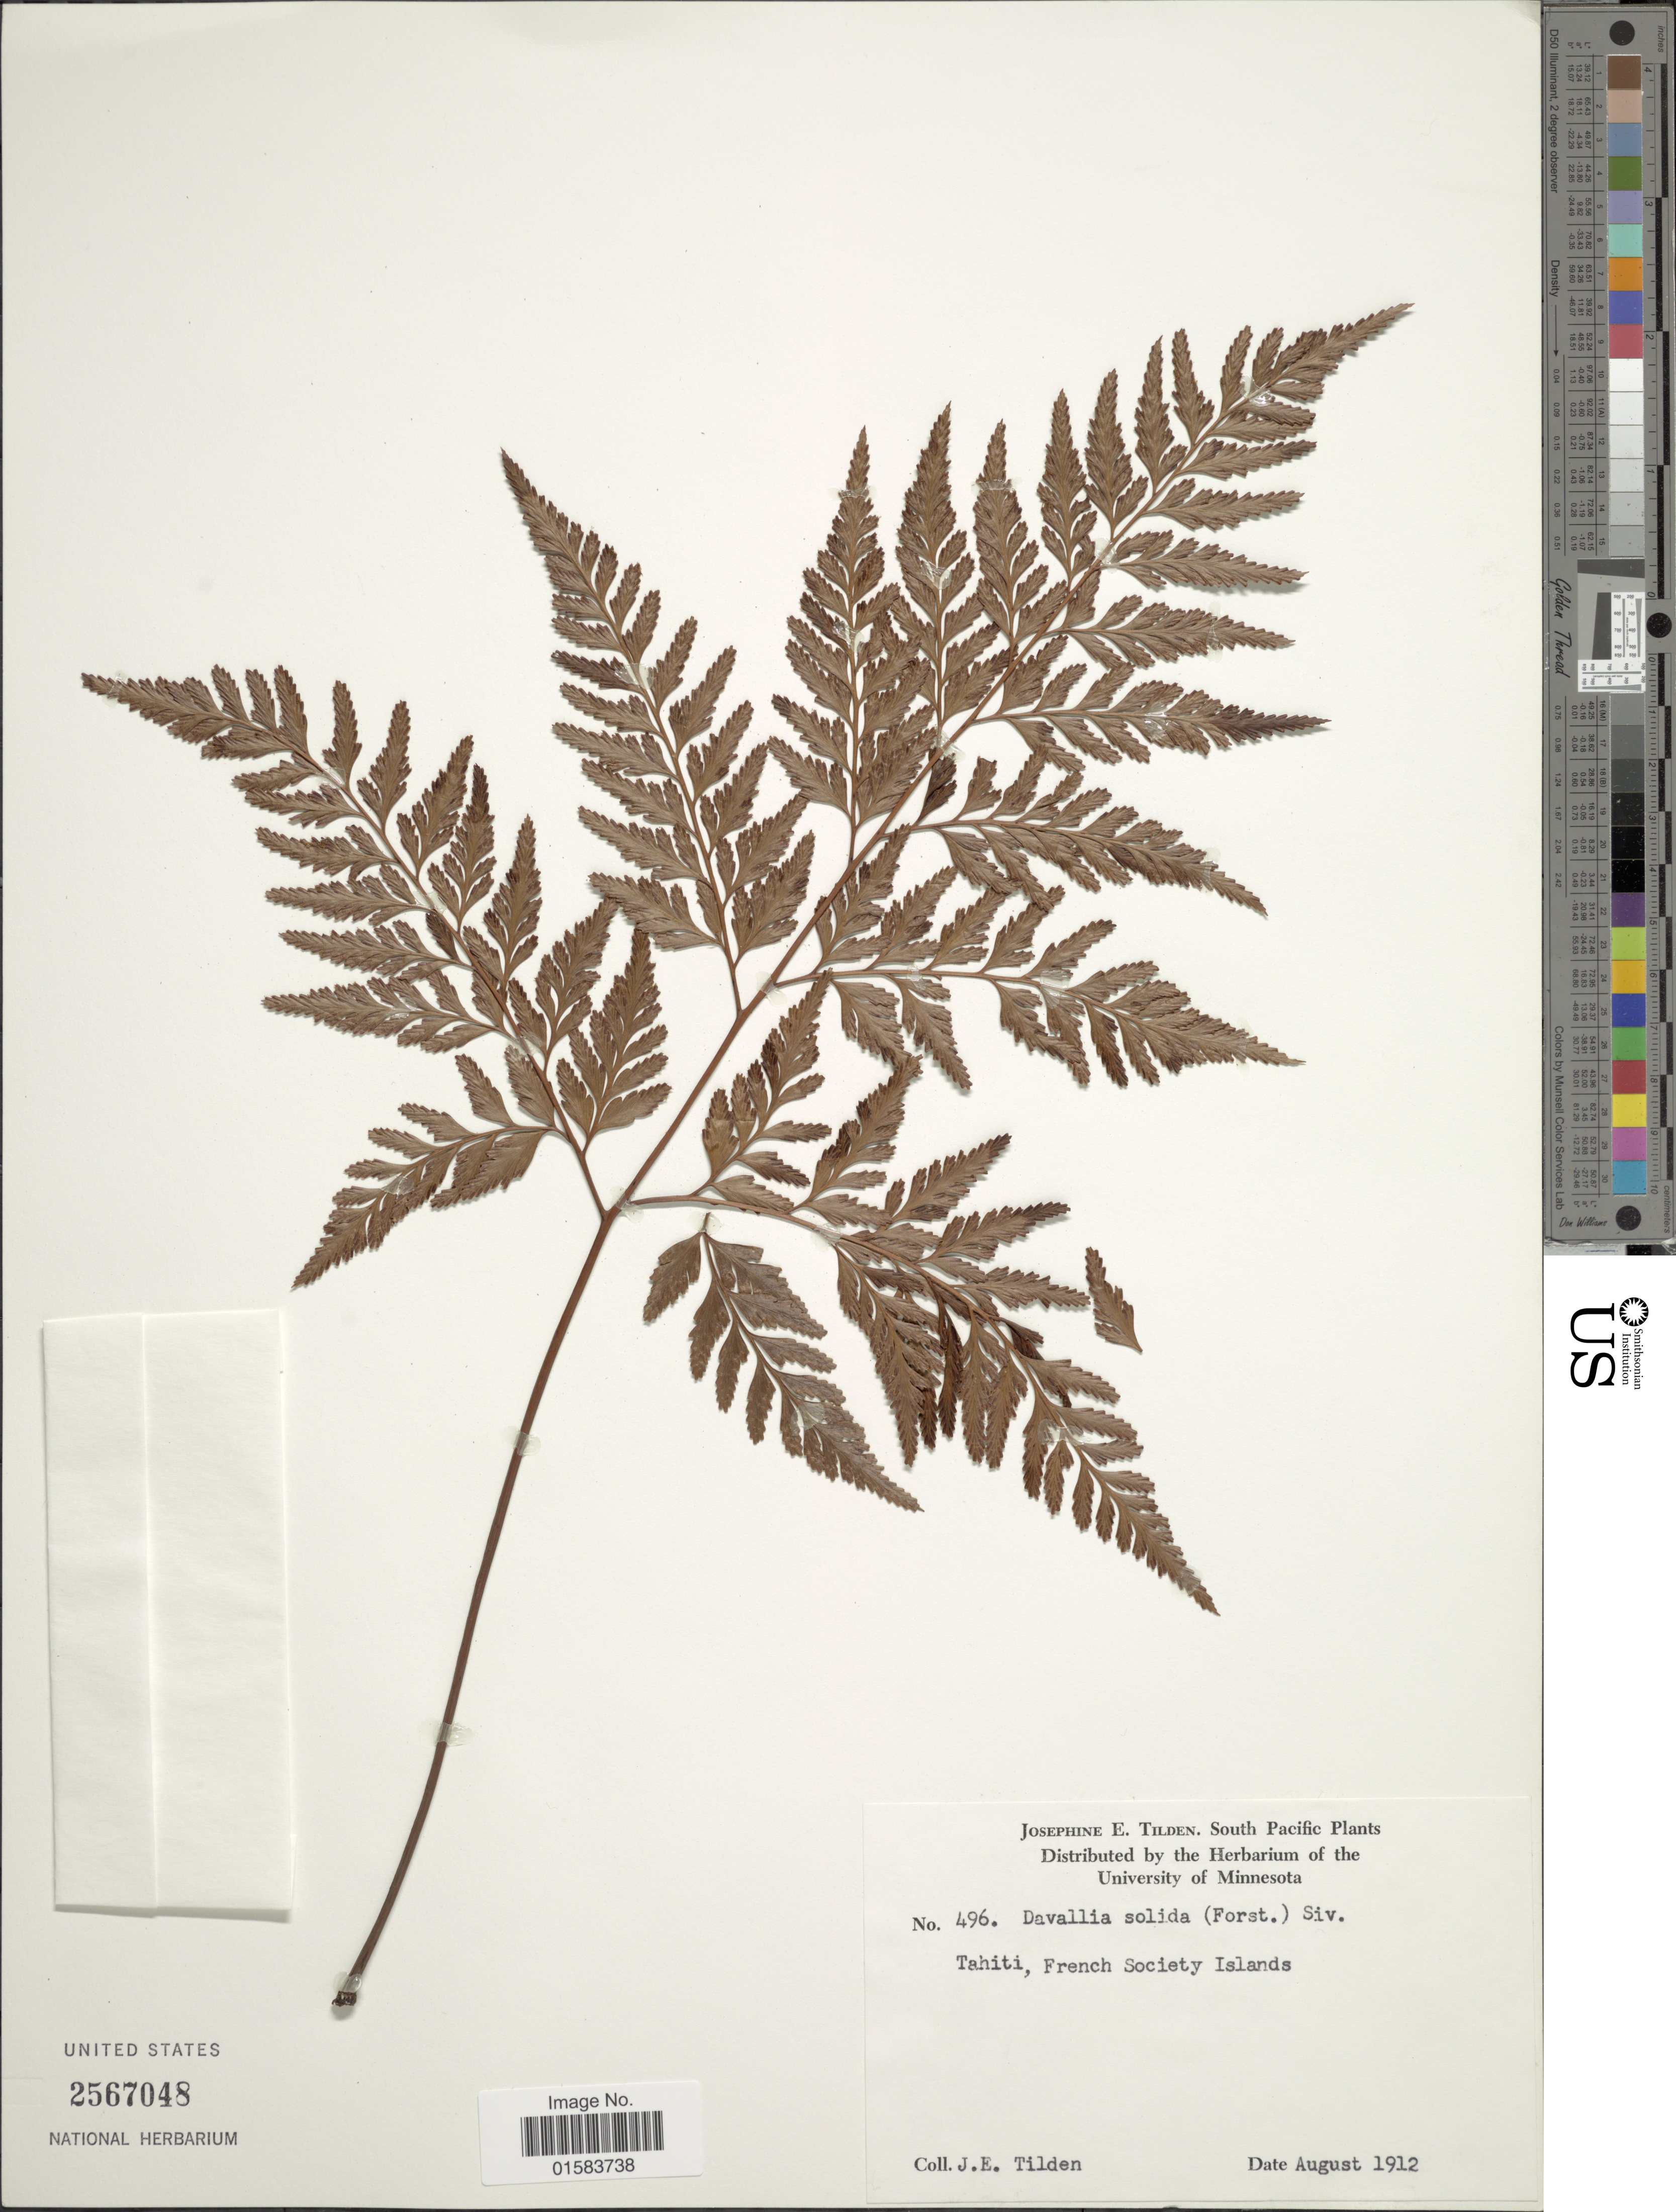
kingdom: Plantae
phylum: Tracheophyta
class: Polypodiopsida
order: Polypodiales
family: Davalliaceae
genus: Davallia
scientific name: Davallia solida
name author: (G. Forst.) Sw.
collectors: J. E. Tilden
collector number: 496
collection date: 1912-08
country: French Polynesia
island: Tahiti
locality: Tahiti,French Society Islands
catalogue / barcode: US 2567048